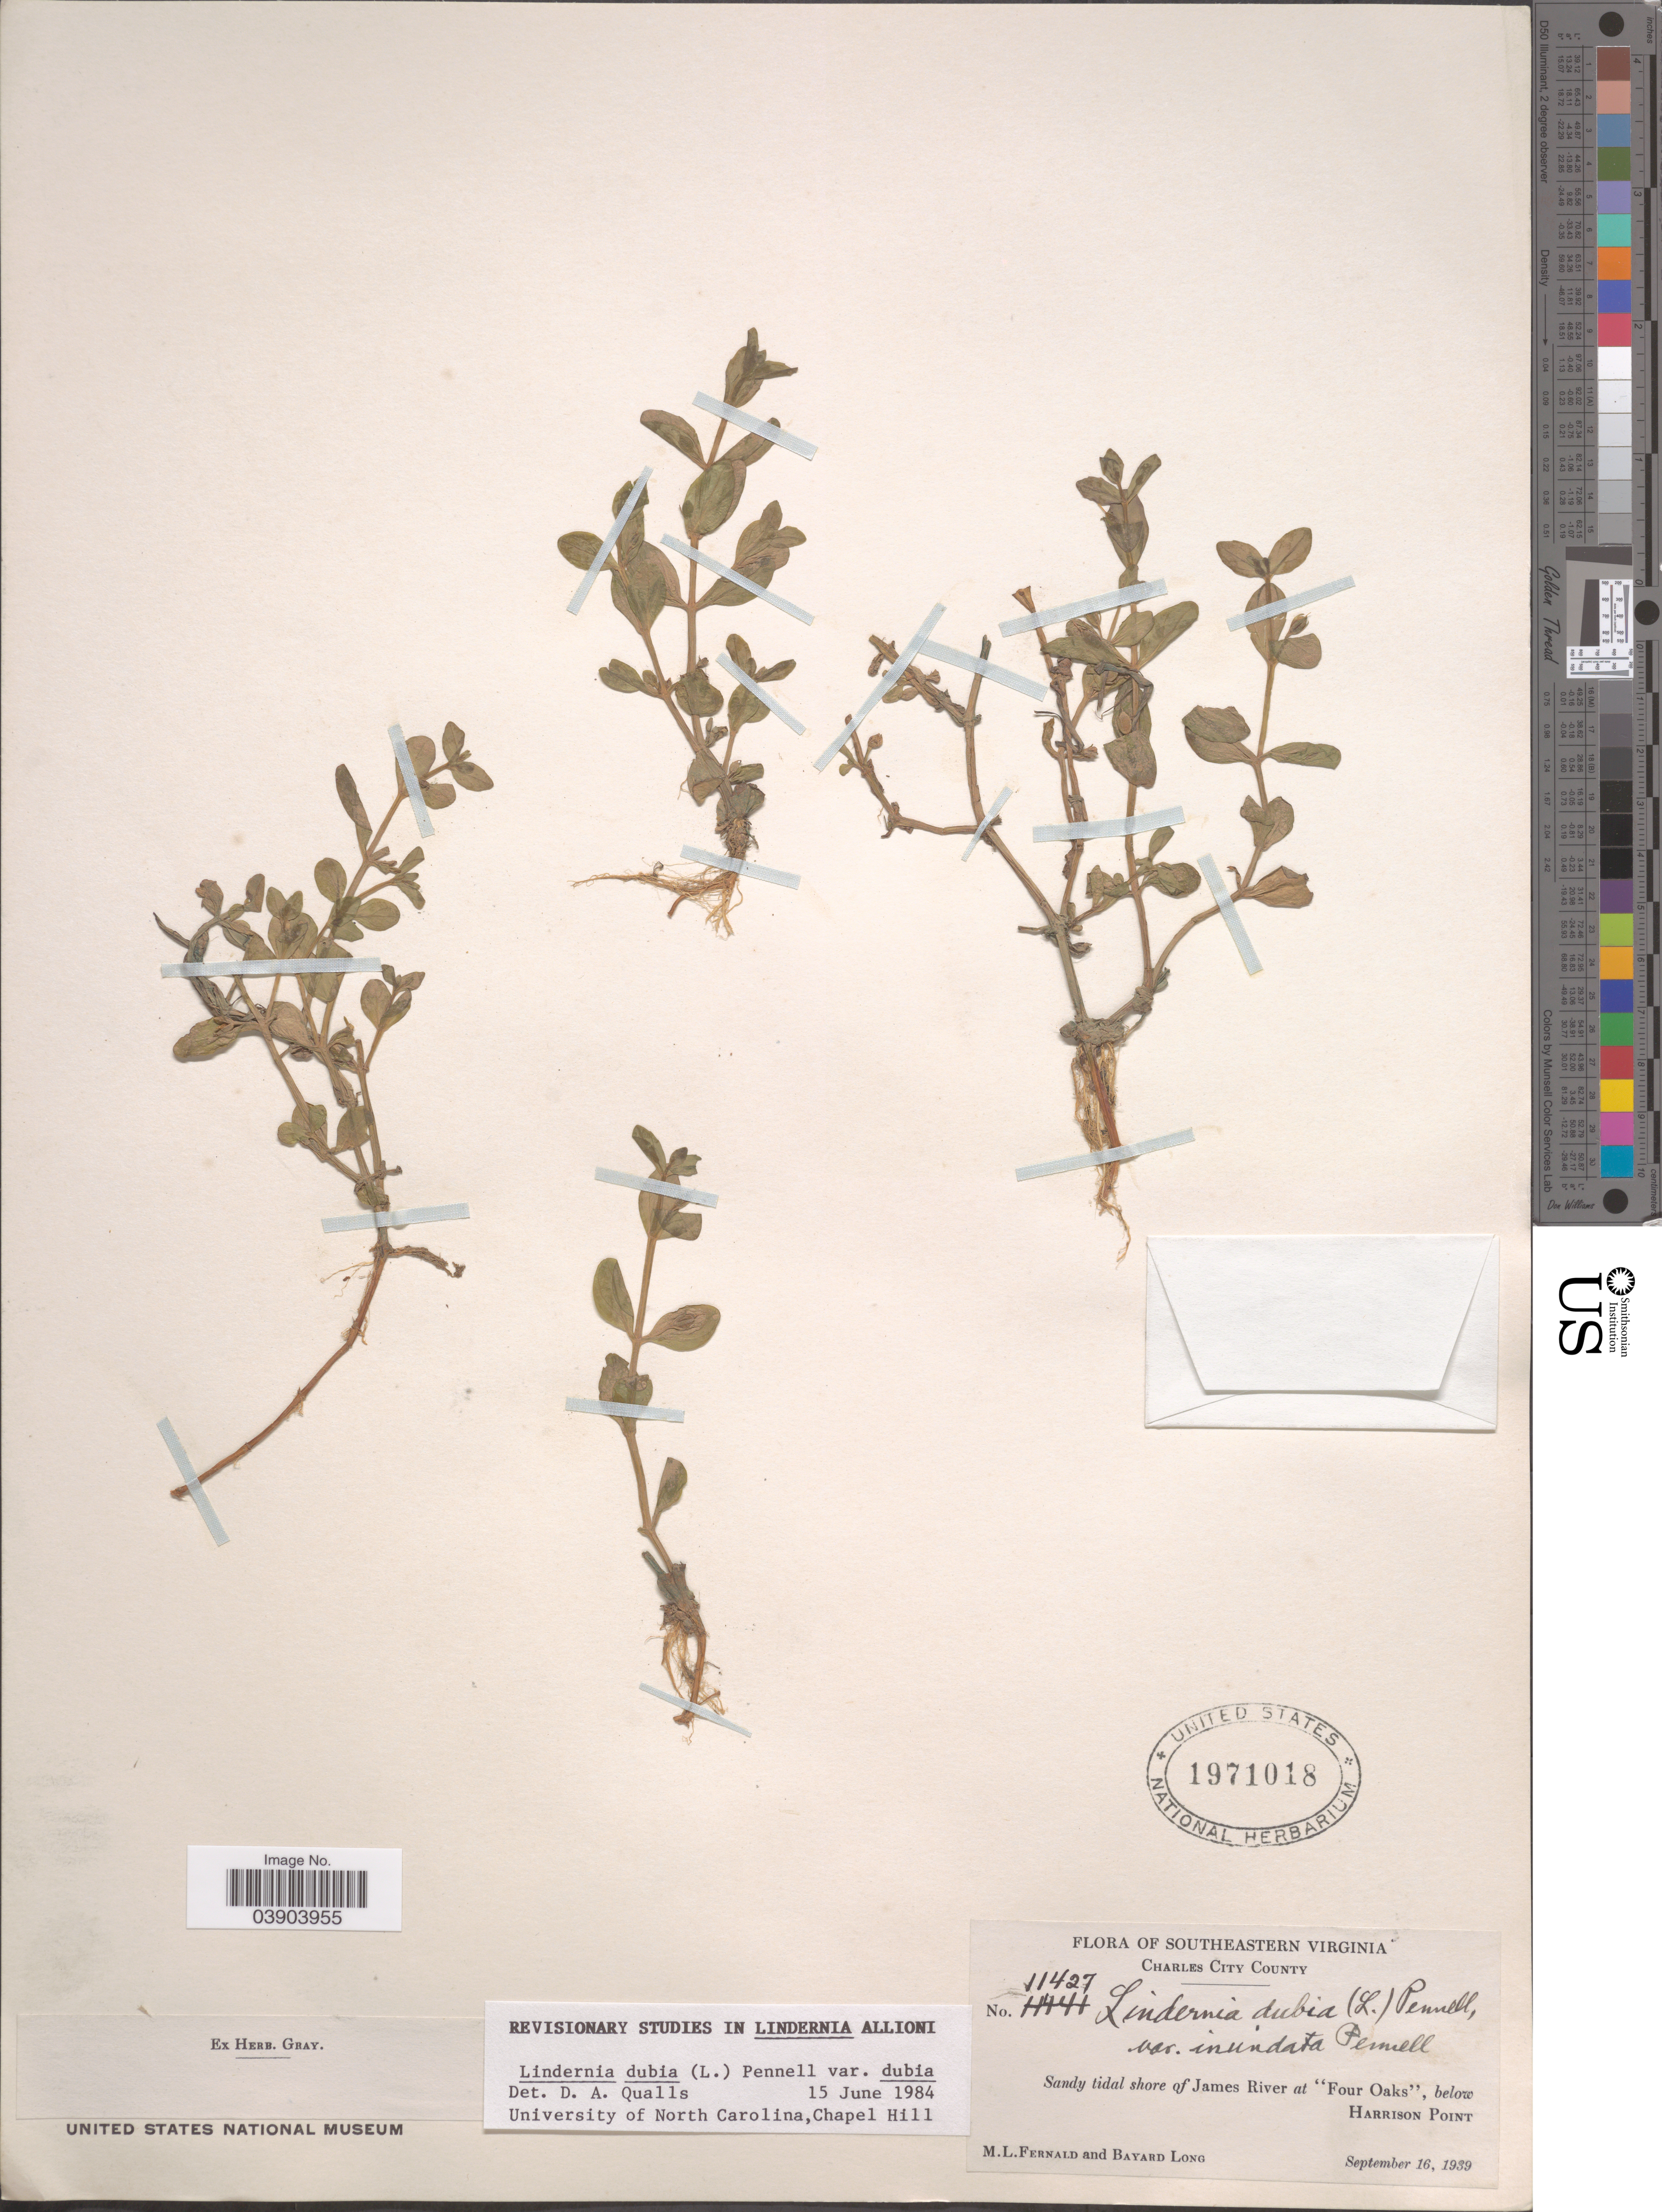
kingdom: Plantae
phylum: Tracheophyta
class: Magnoliopsida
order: Lamiales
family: Linderniaceae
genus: Lindernia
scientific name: Lindernia dubia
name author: (L.) Pennell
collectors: M. L. Fernald & B. Long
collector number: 11427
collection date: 1939-09-16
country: United States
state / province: Virginia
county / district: Charles City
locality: Southeastern Virginia. Charles City County. Sandy tidal shore of James River at "Four Oaks", below Harrison Point.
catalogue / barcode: US 1971018